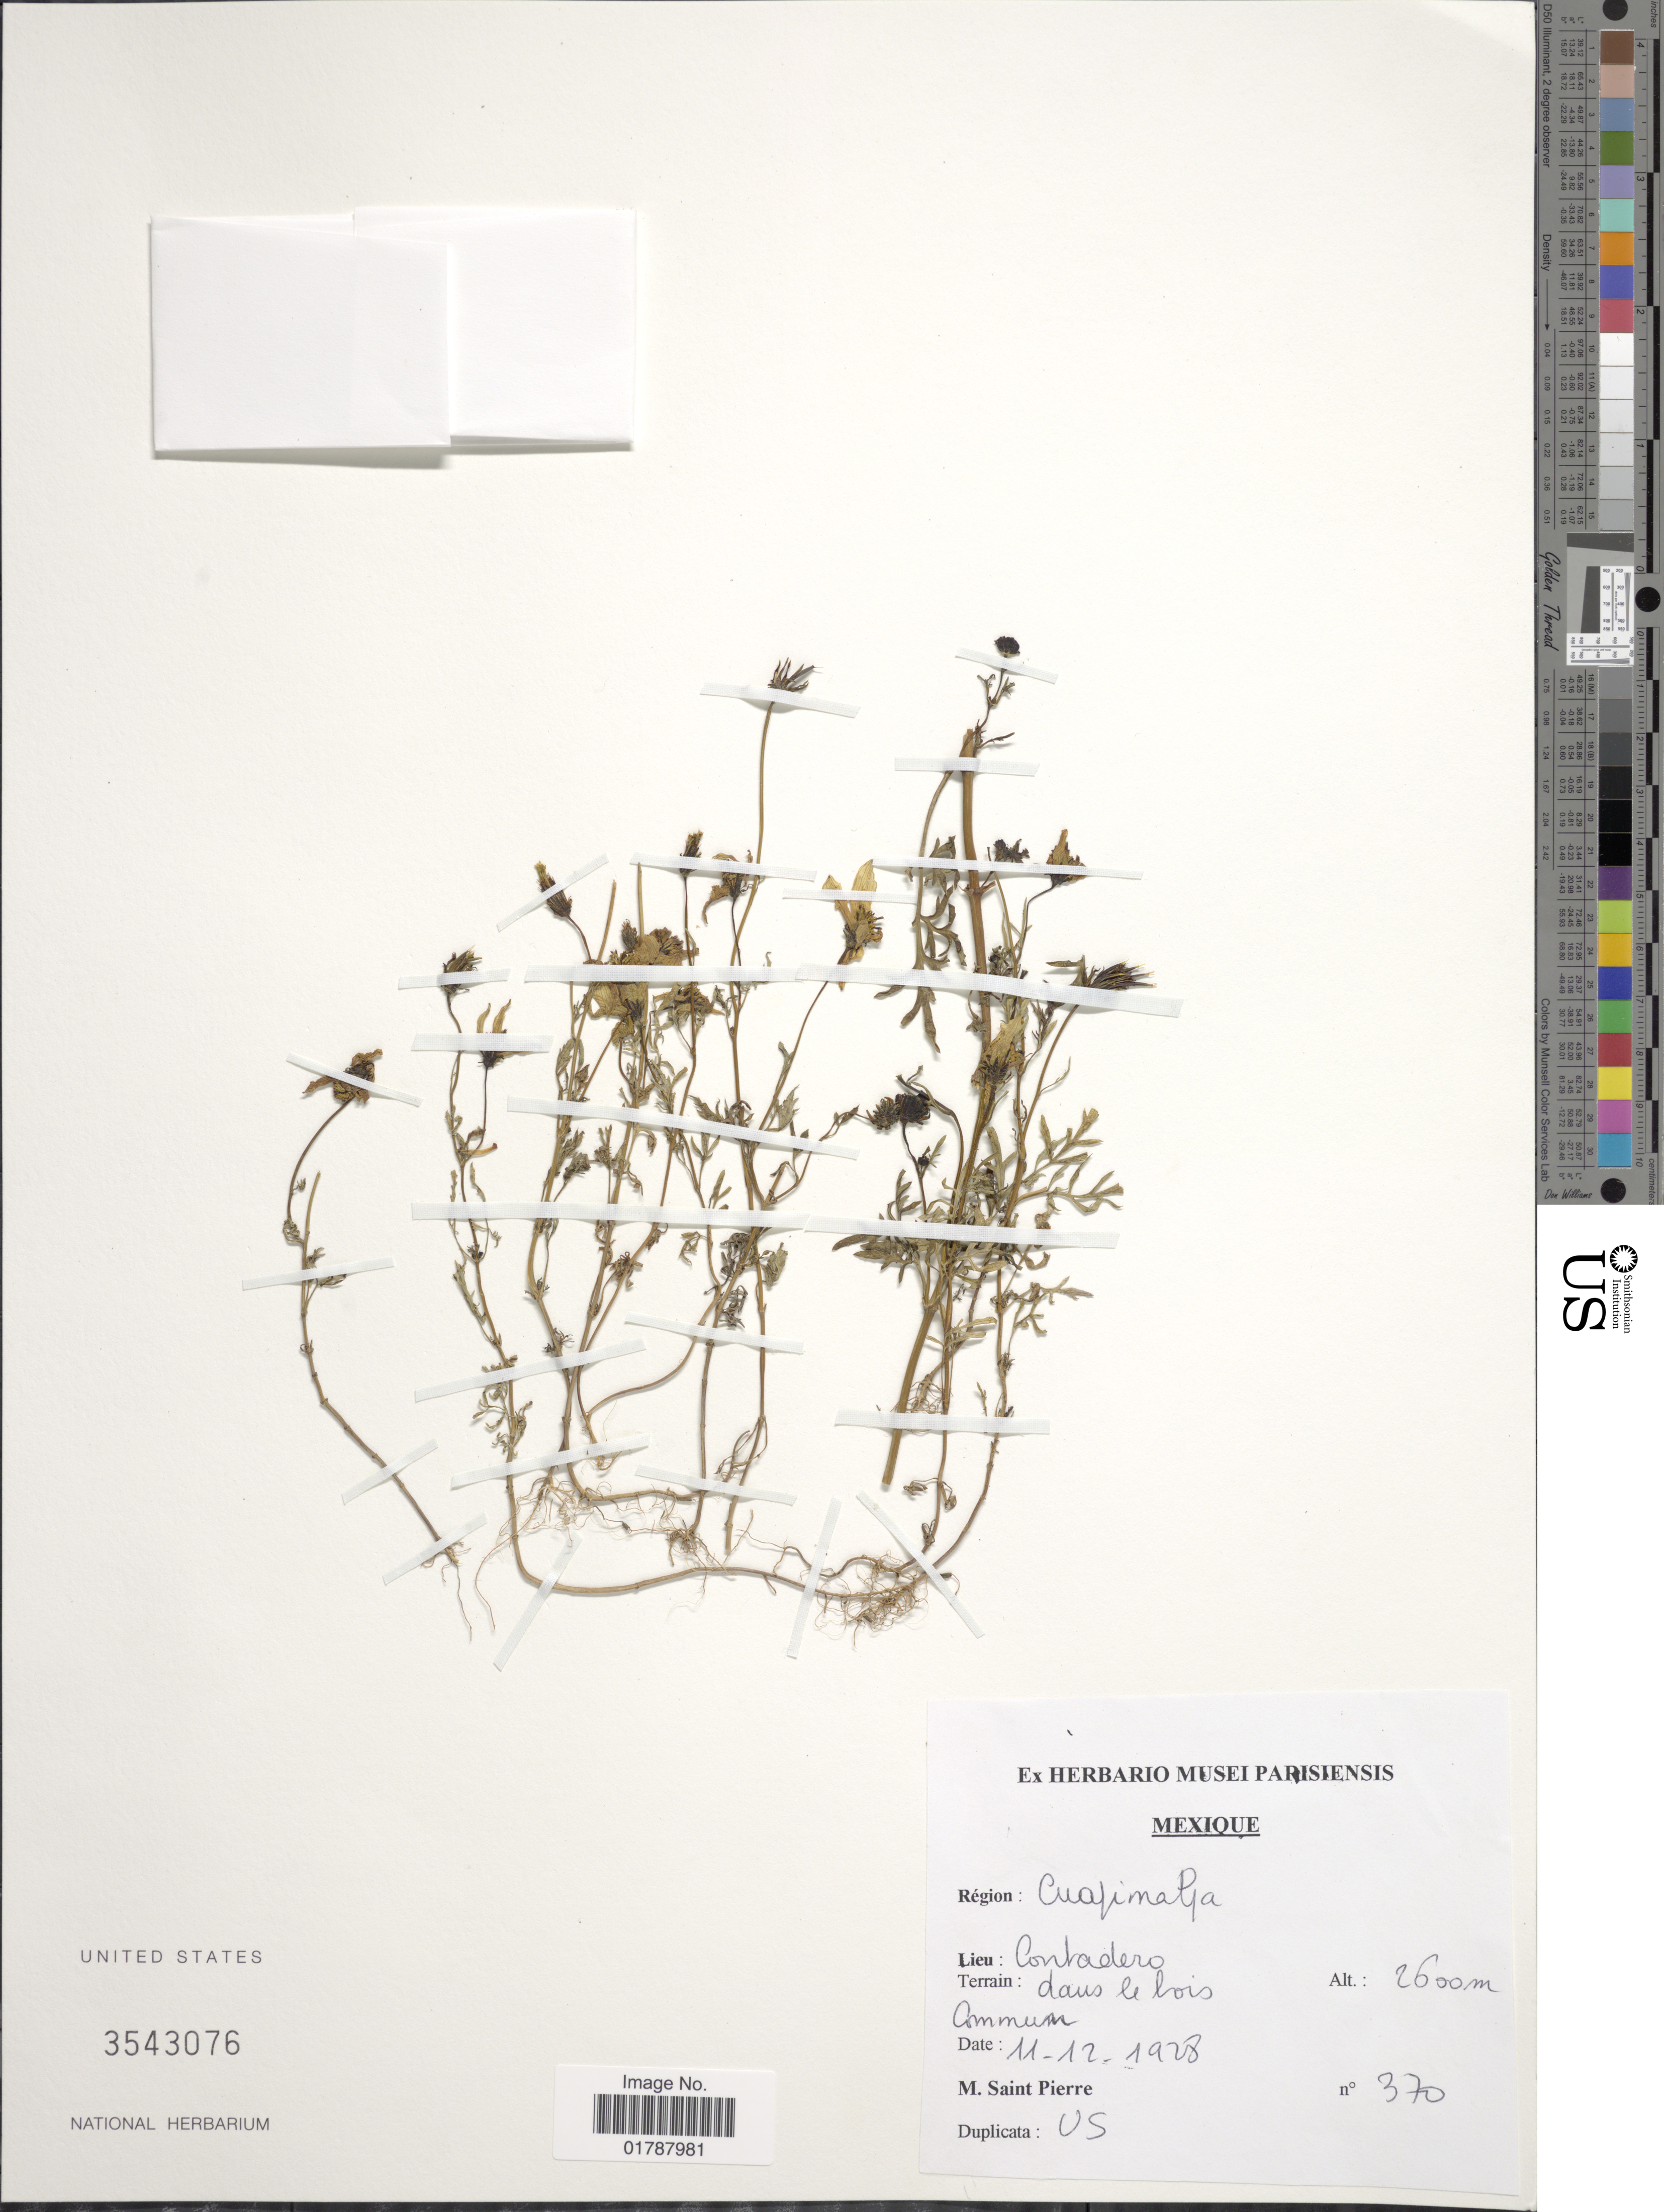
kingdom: Plantae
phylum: Tracheophyta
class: Magnoliopsida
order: Asterales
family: Asteraceae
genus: Bidens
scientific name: Bidens triplinervia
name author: Kunth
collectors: M. Saint-Pierre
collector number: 370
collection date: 1928-12-11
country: Mexico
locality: Region: Cuapimalpa, Lieu: Contadero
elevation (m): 2600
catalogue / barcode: US 3543076